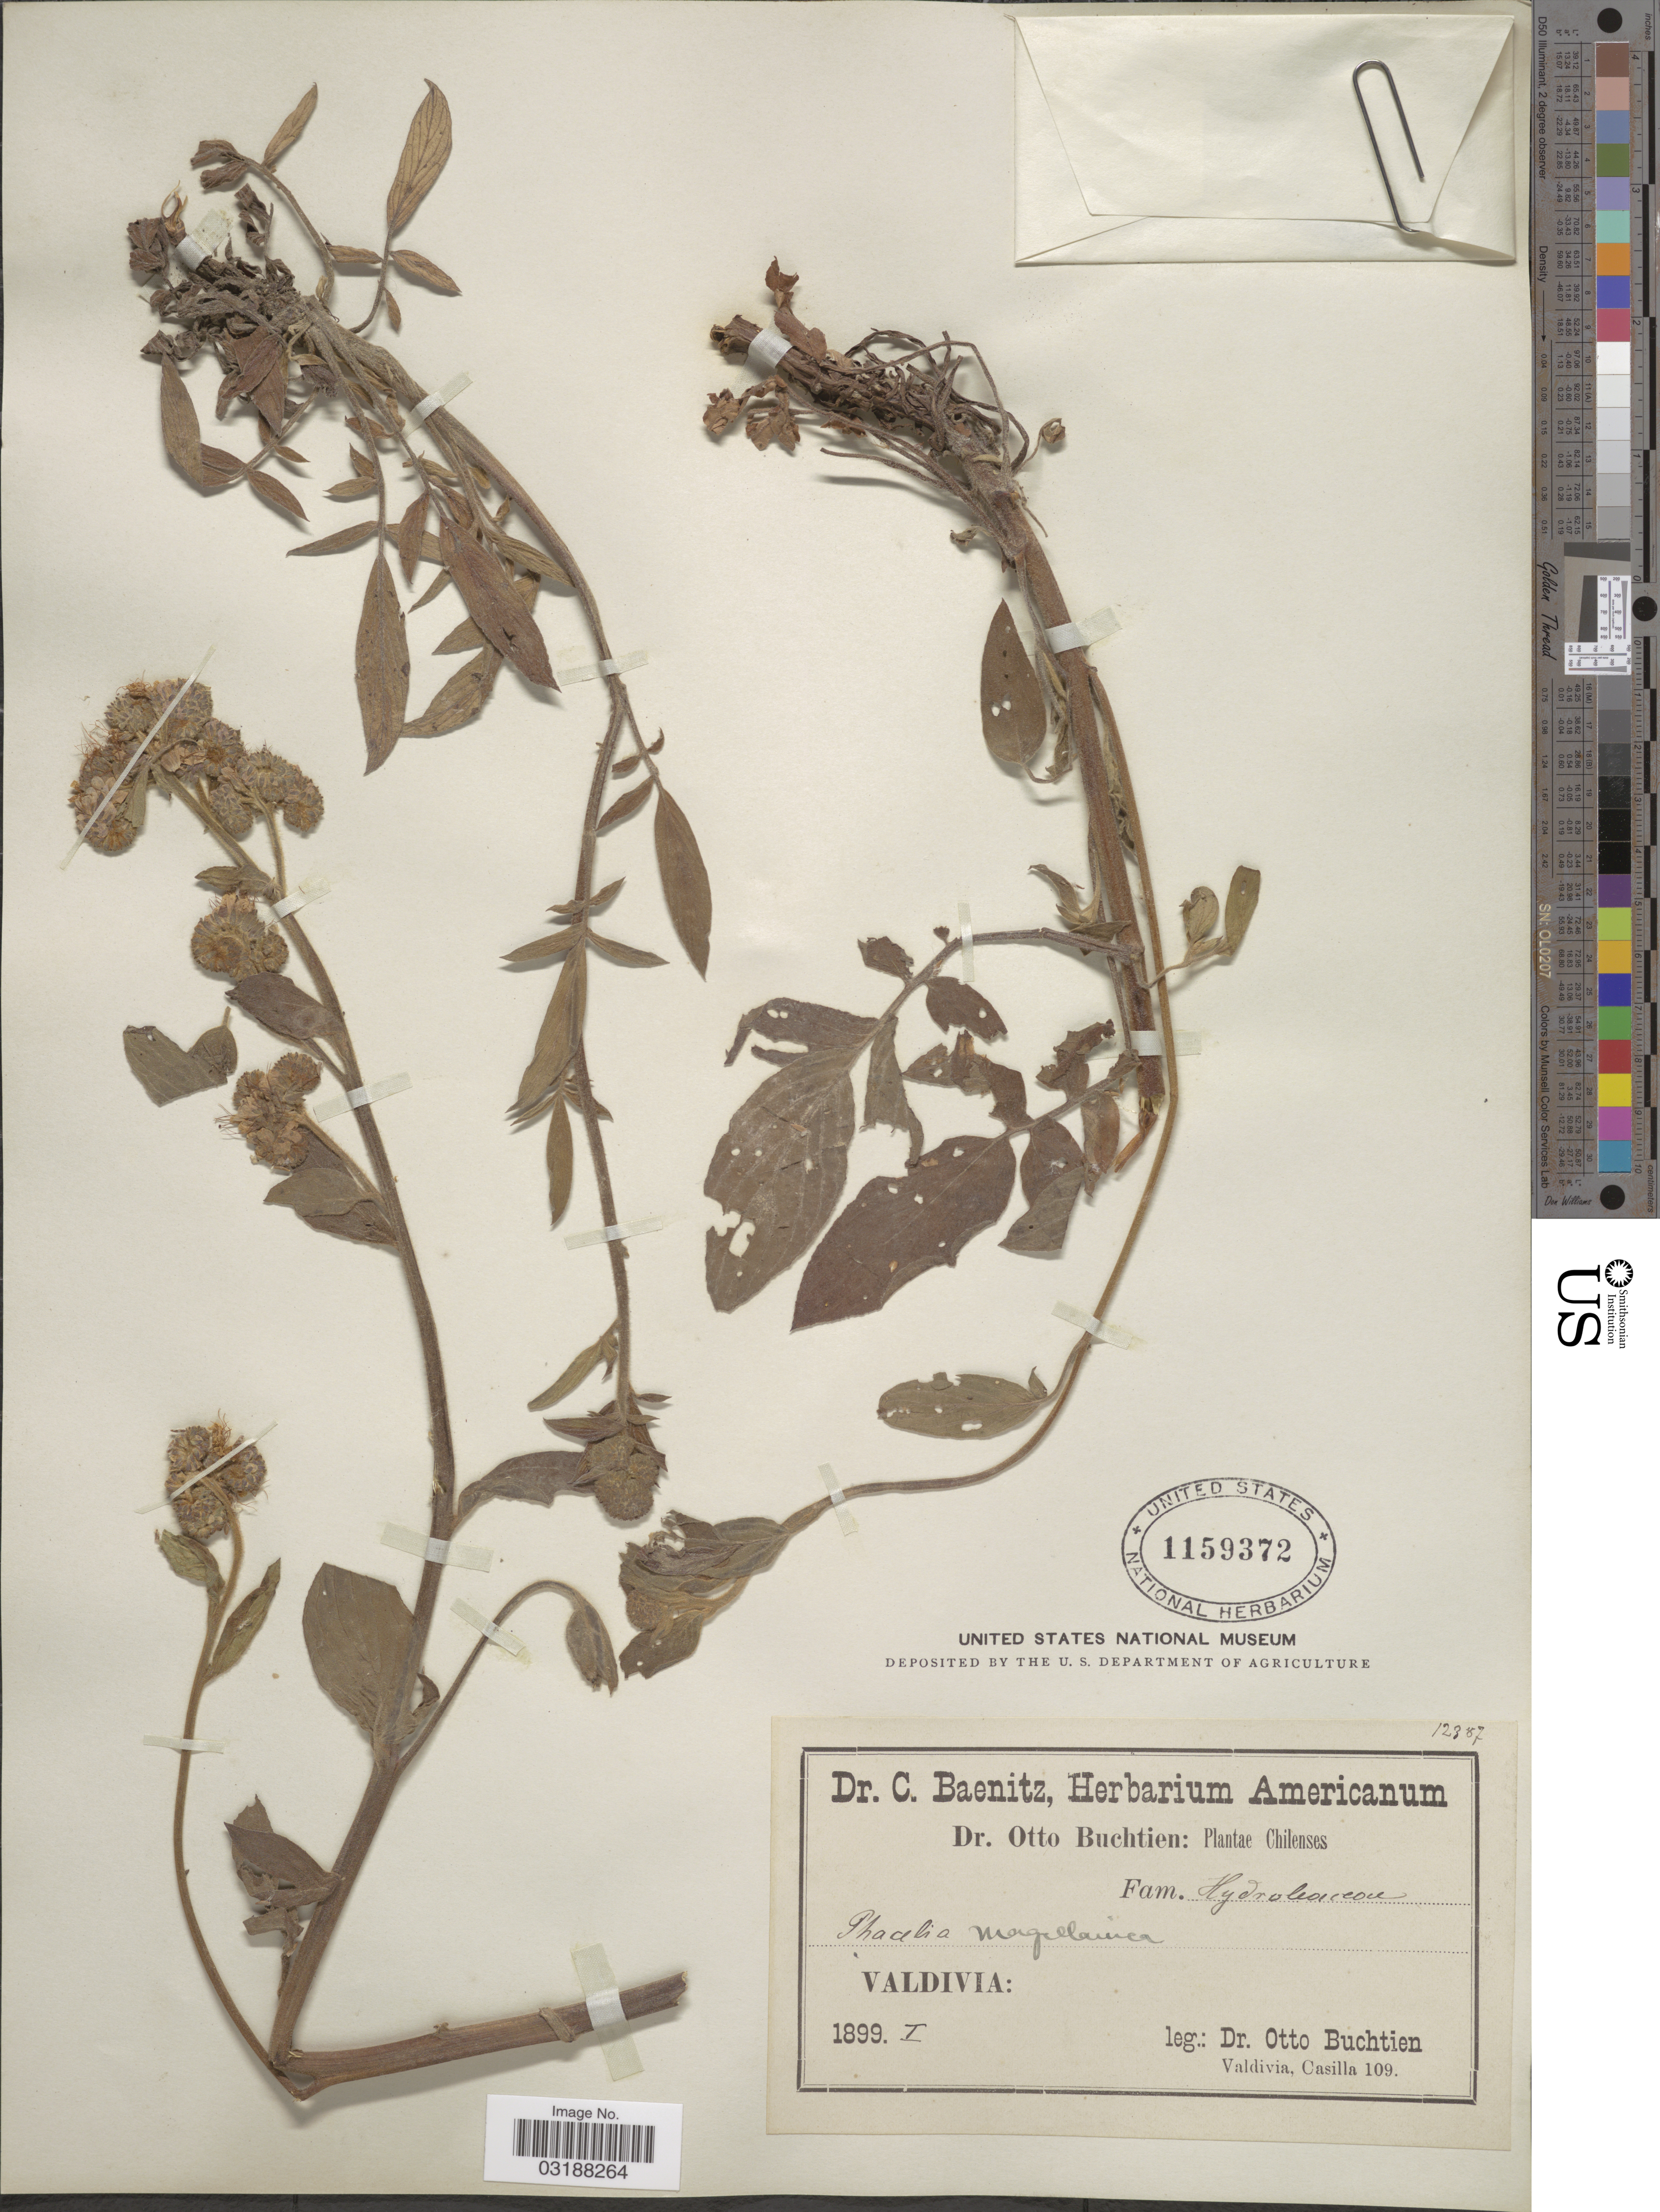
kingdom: Plantae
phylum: Tracheophyta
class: Magnoliopsida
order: Boraginales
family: Hydrophyllaceae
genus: Phacelia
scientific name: Phacelia magellanica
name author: (Lam.) Coville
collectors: O. Buchtien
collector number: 12387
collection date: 1899-01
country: Chile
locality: Valdivia.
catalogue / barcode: US 1159372